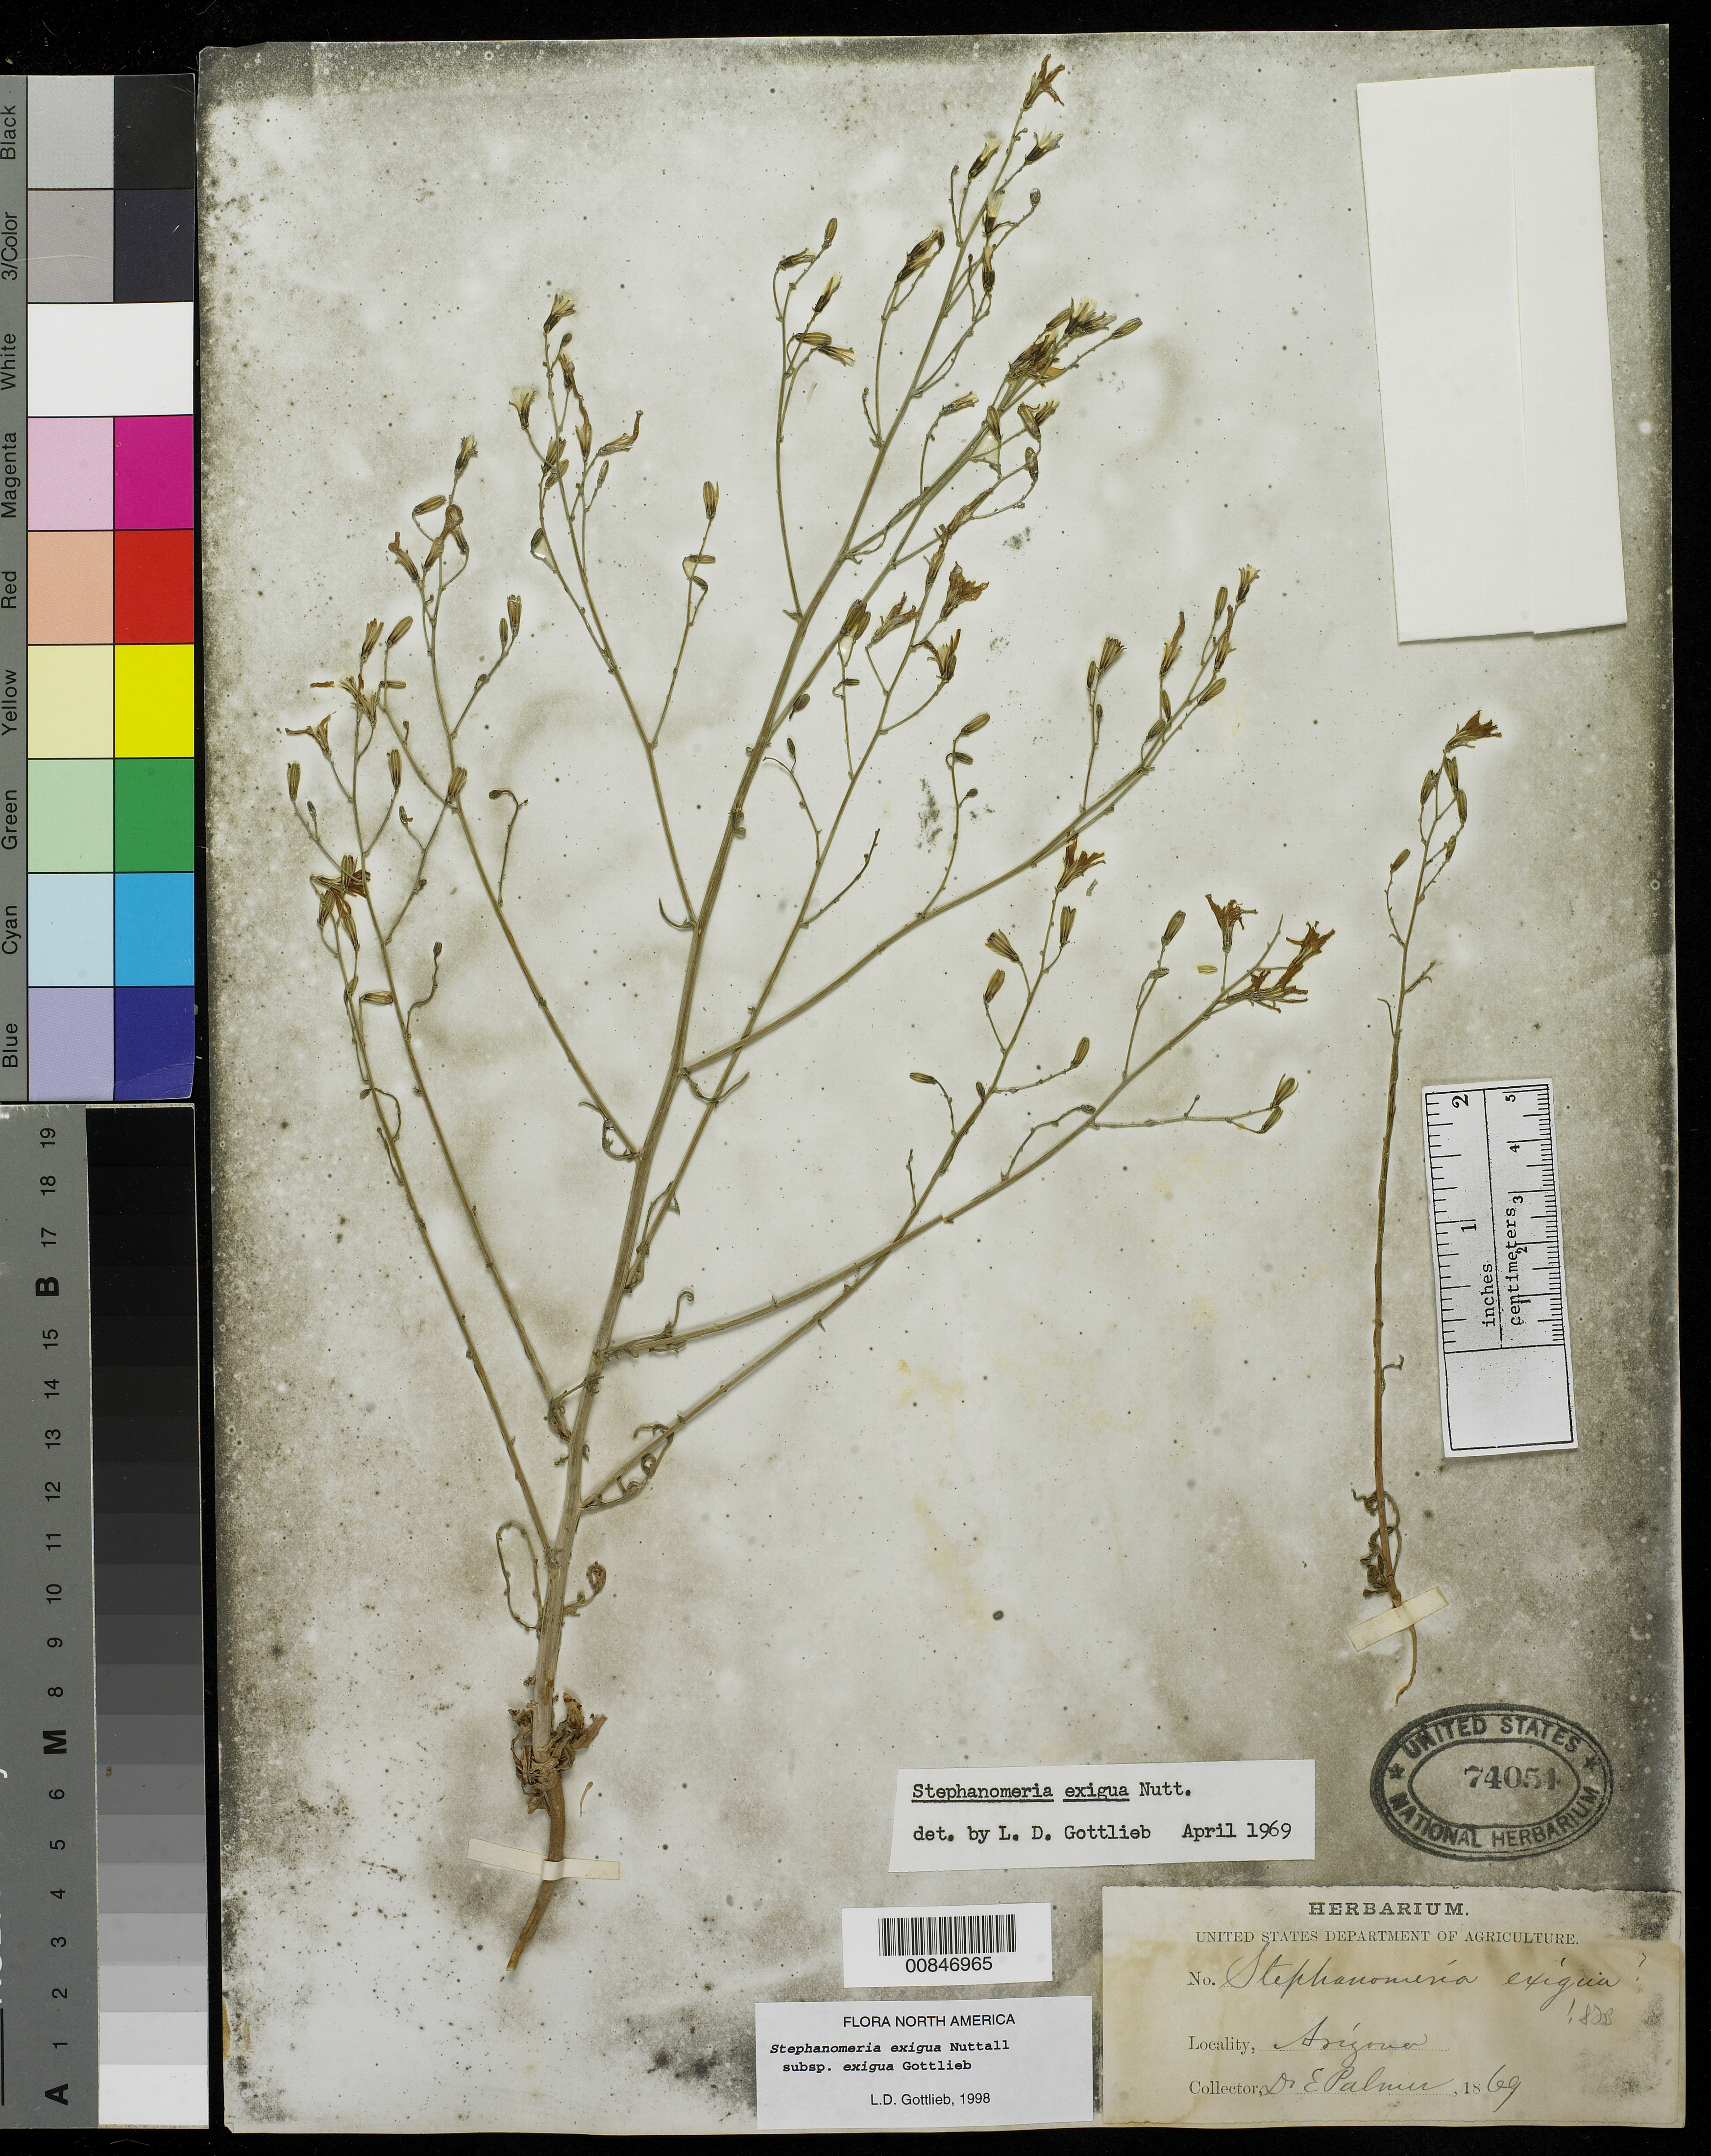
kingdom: Plantae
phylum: Tracheophyta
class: Magnoliopsida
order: Asterales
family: Asteraceae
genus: Stephanomeria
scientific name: Stephanomeria exigua subsp. exigua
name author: Nutt.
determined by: Gottlieb, L. D., (DAV), University of California Davis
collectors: E. Palmer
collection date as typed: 1869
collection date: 1869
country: United States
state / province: Arizona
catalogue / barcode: US 74054